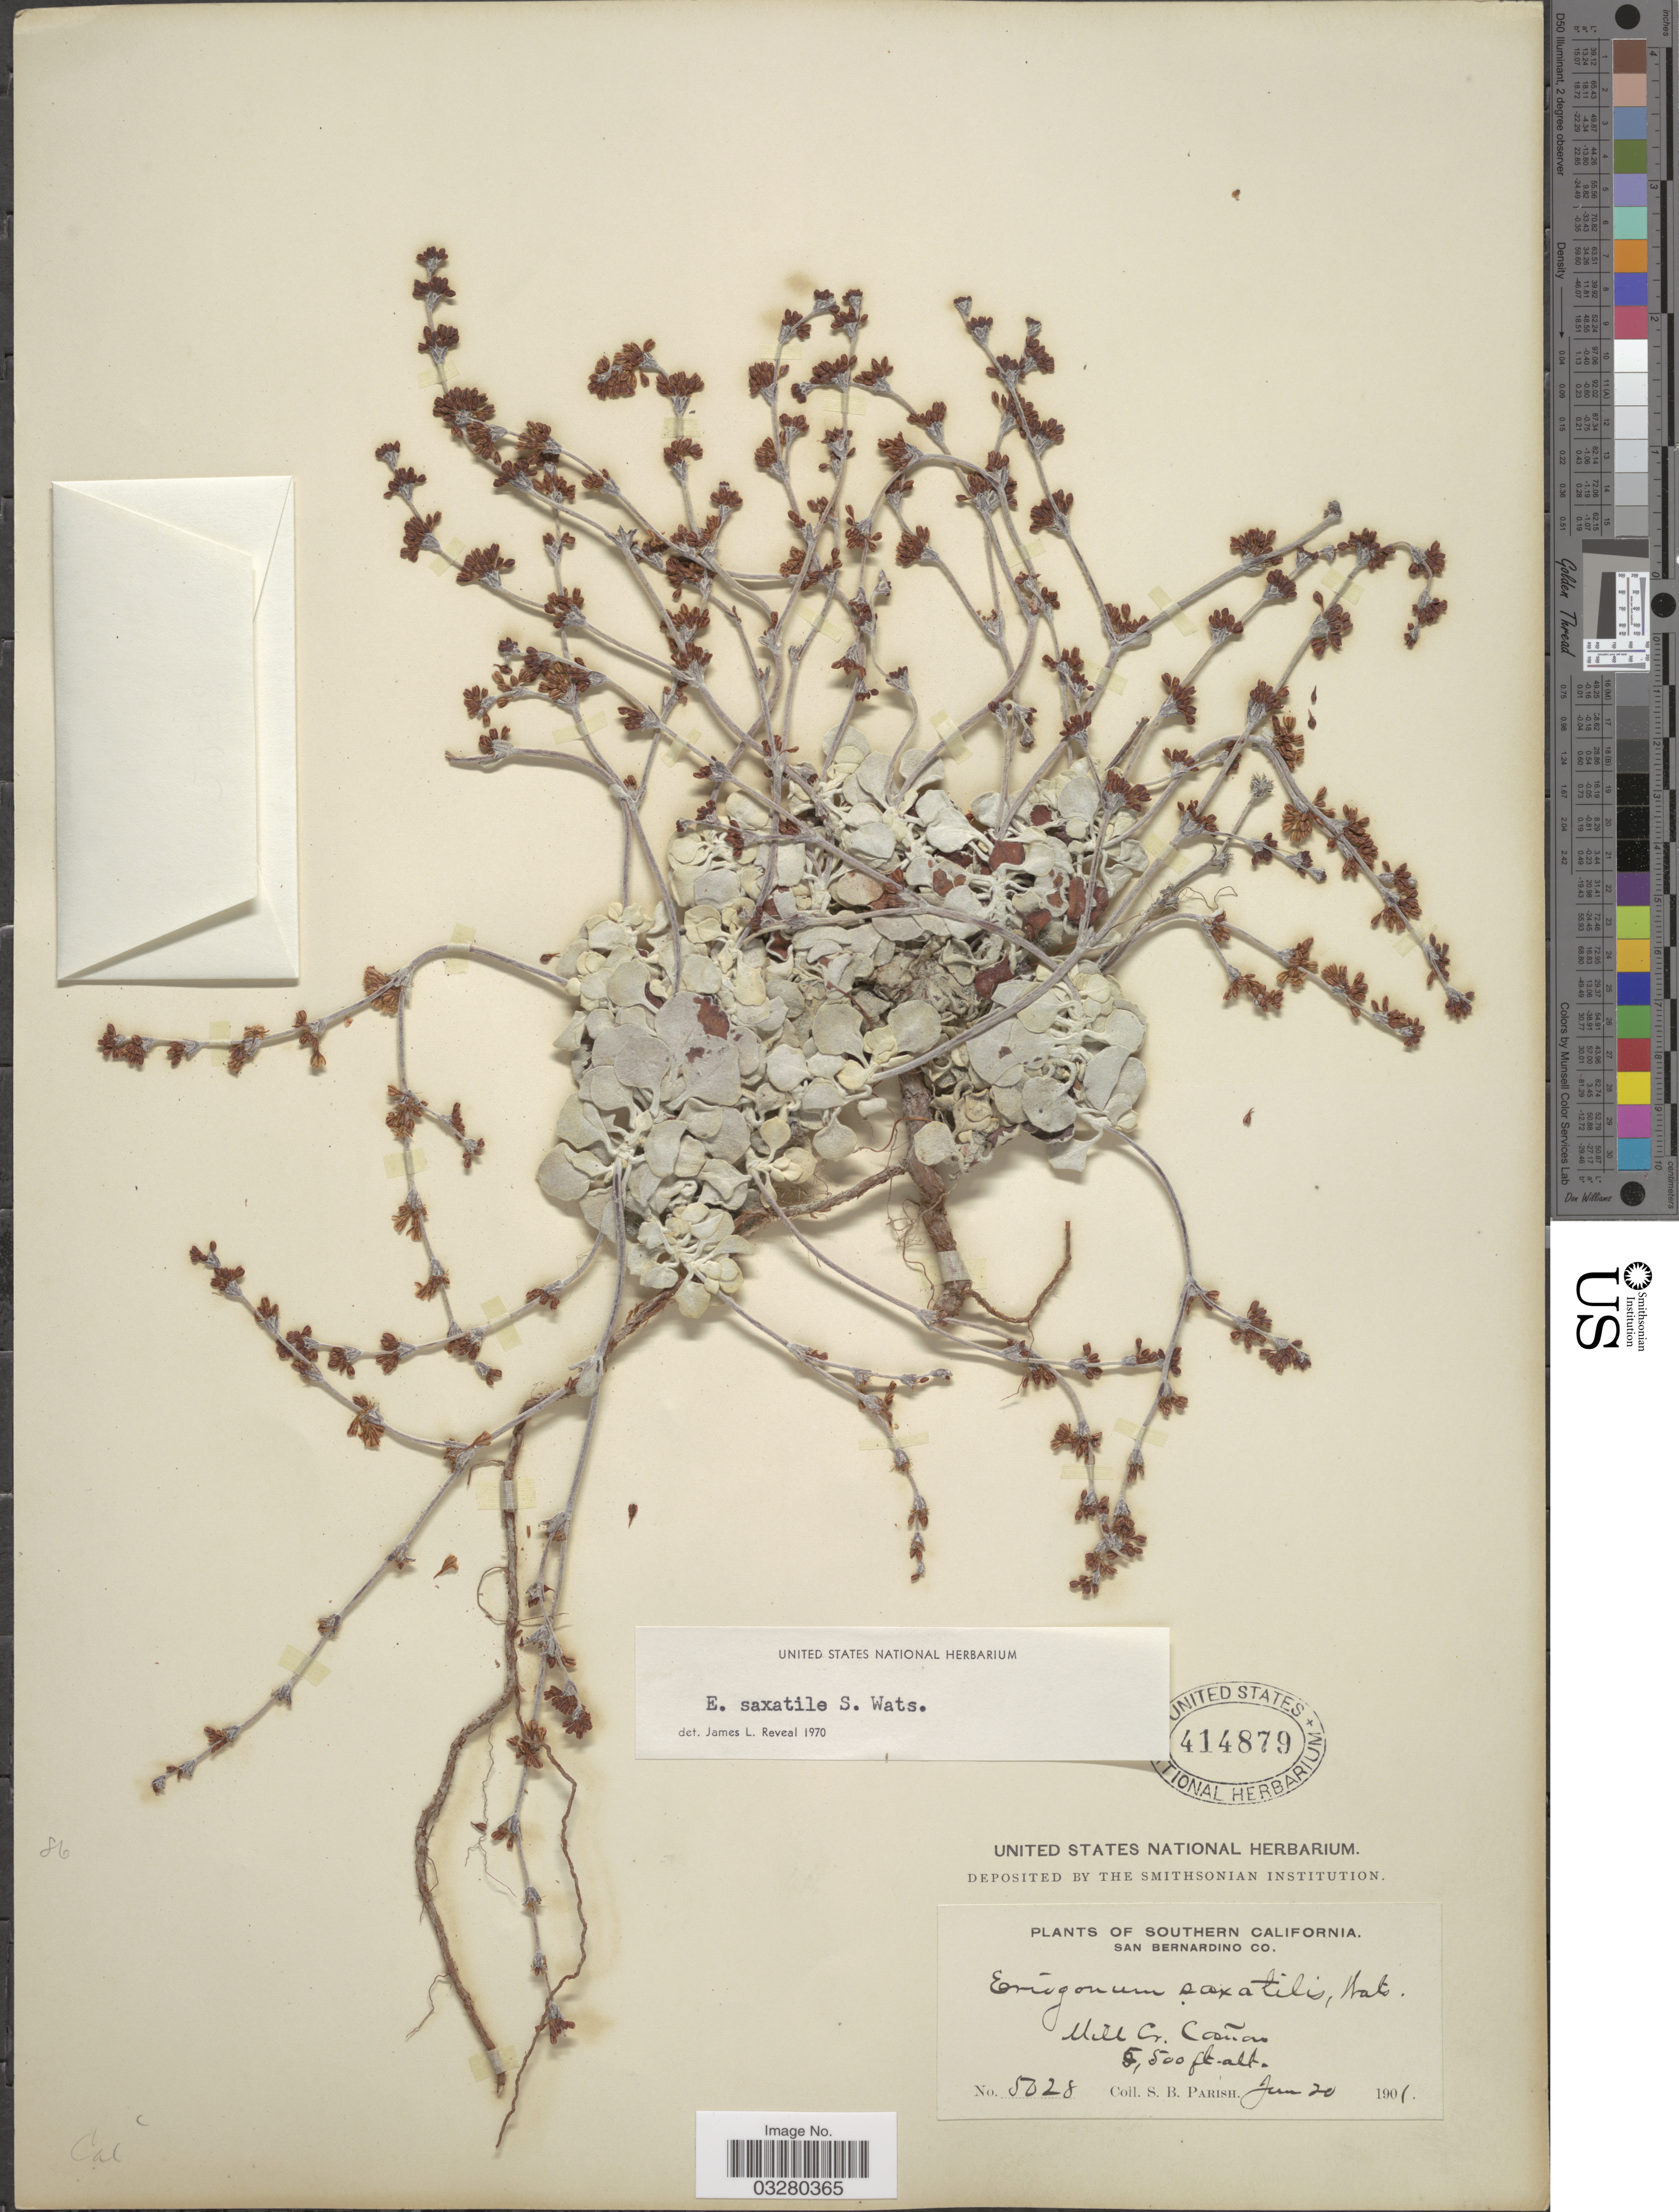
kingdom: Plantae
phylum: Tracheophyta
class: Magnoliopsida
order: Caryophyllales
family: Polygonaceae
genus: Eriogonum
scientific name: Eriogonum saxatile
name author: S. Watson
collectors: S. B. Parish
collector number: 5028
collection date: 1901-06-20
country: United States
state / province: California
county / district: San Bernardino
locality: Southern California. San Bernardino Co. Mill Cr. Cañon.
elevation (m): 1676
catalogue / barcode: US 414879